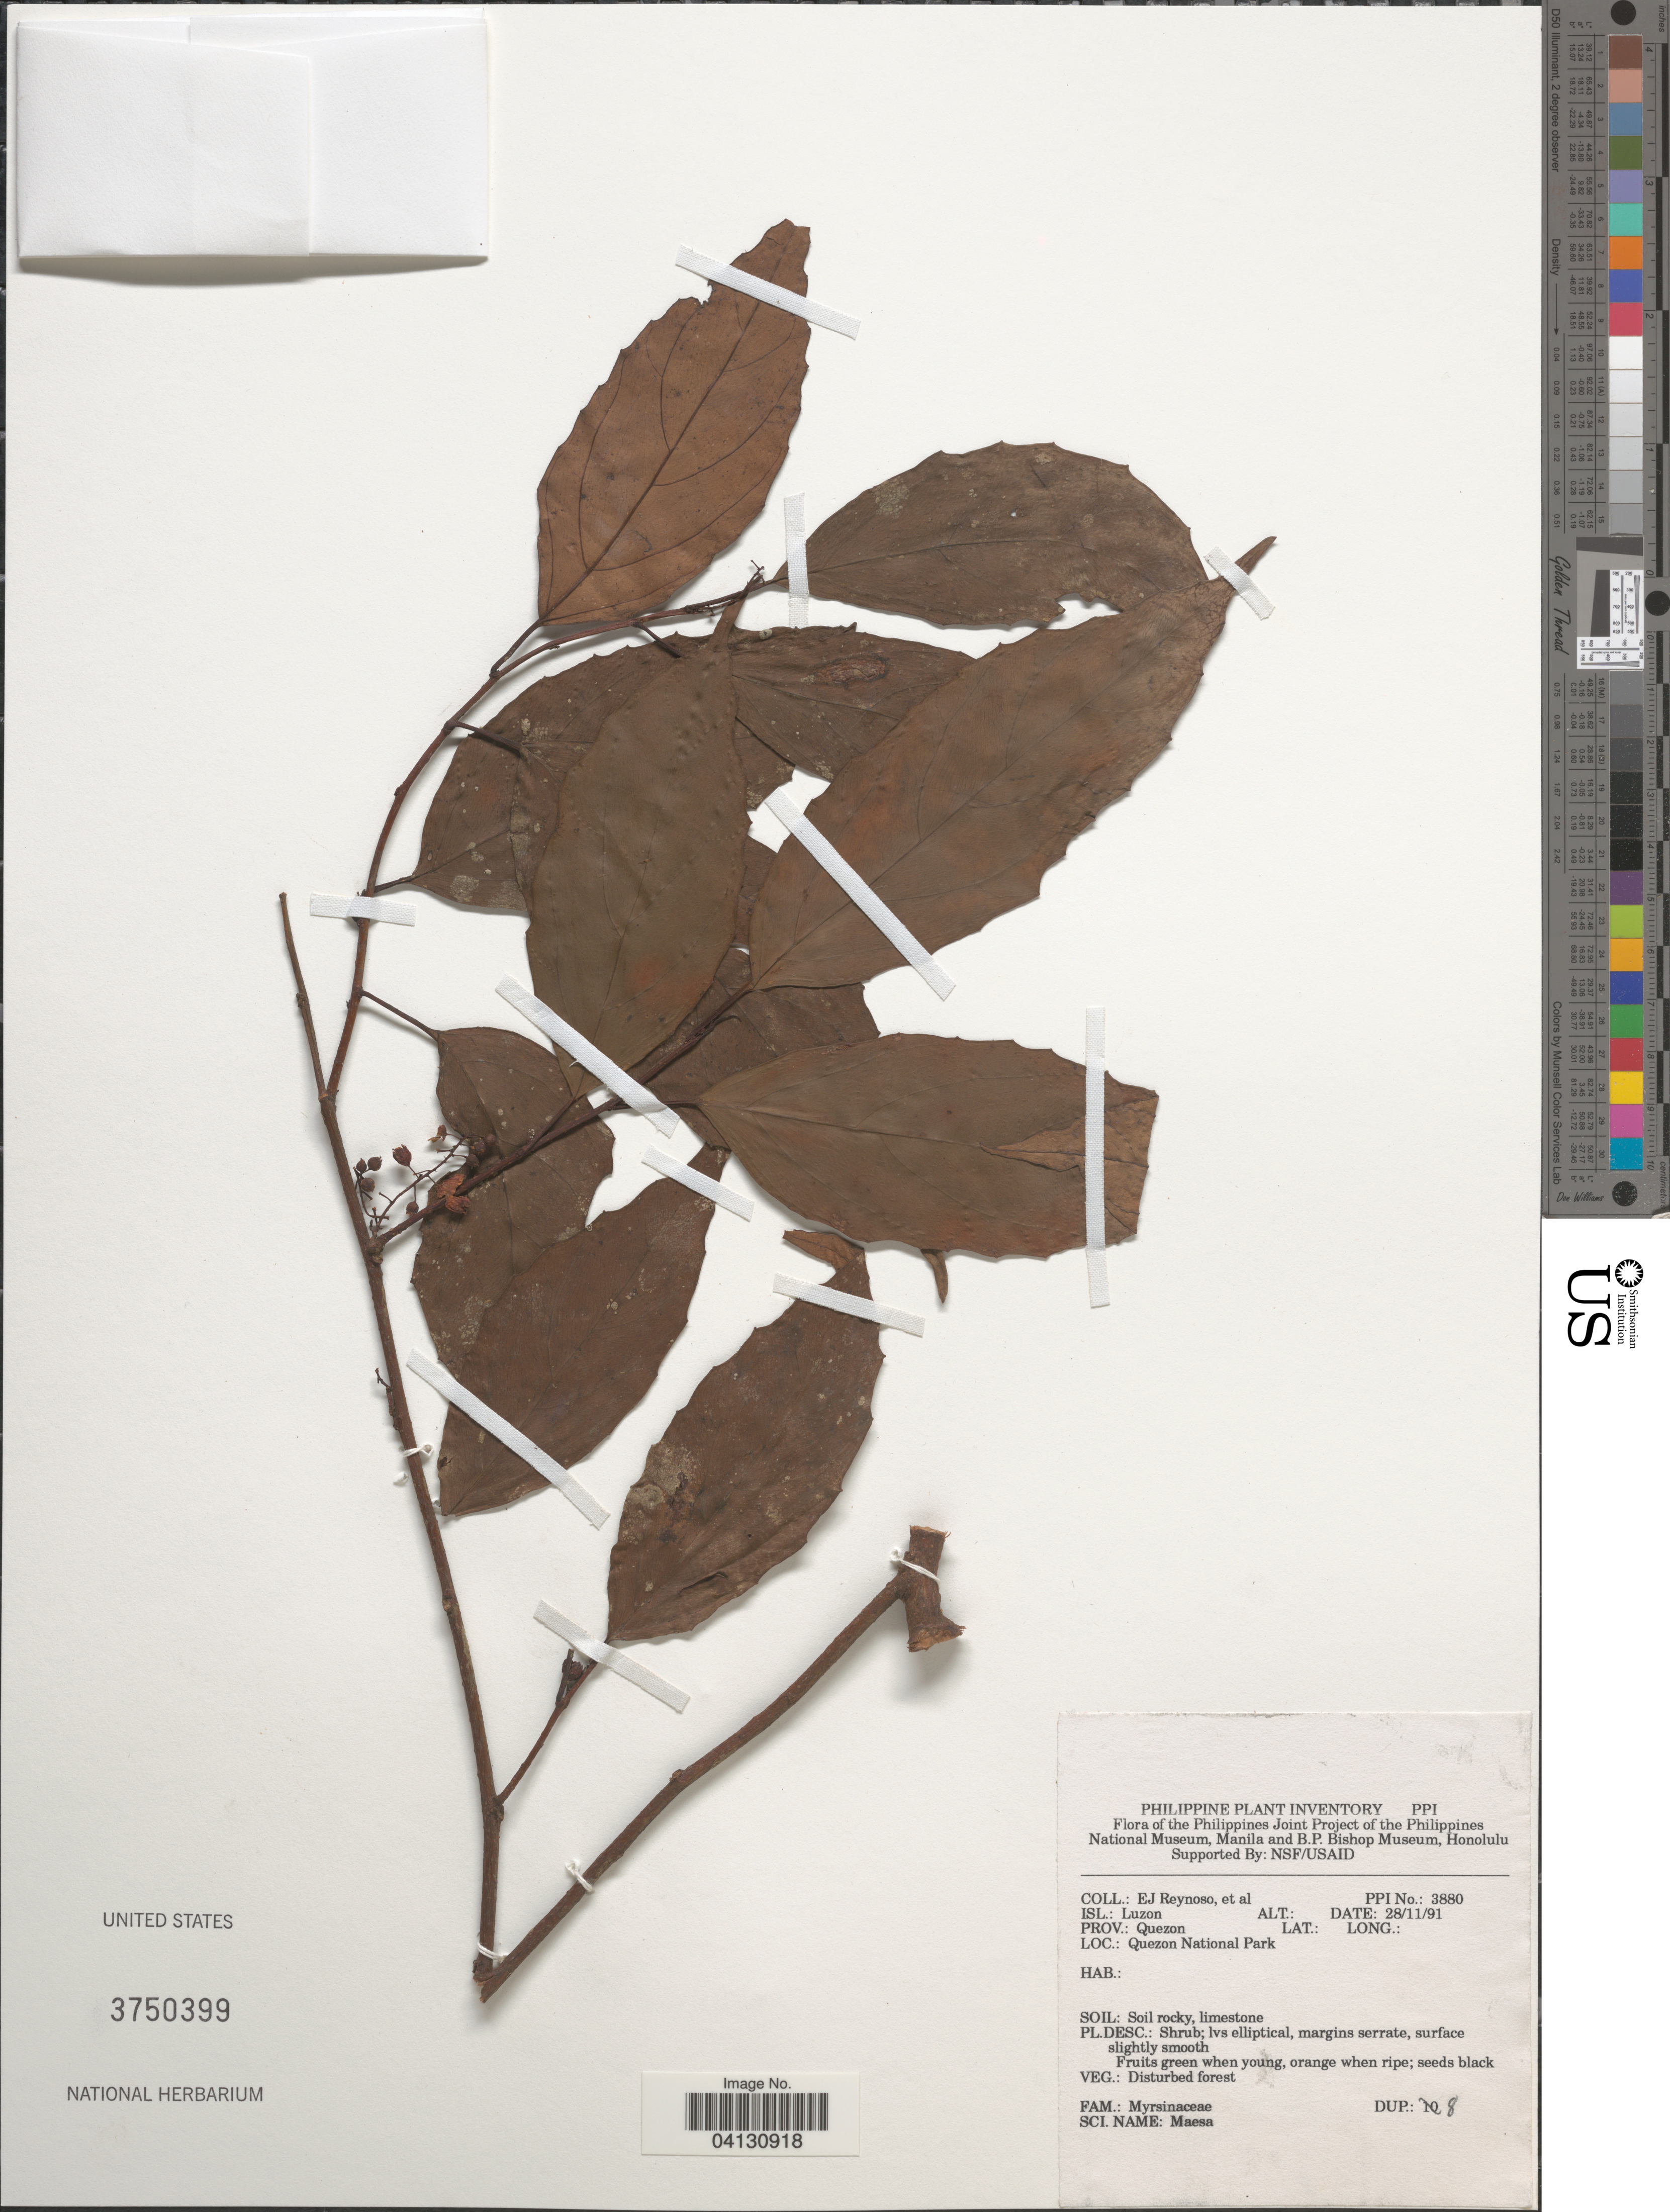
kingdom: Plantae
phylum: Tracheophyta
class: Magnoliopsida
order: Ericales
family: Primulaceae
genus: Maesa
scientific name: Maesa sp.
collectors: E. Reynoso & et al.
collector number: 3880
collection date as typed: Transcribed d/m/y: 28/11/91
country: Philippines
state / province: Calabarzon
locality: Isl.: Luzon. Prov.: Quezon. Quezon National Park.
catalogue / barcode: US 3750399